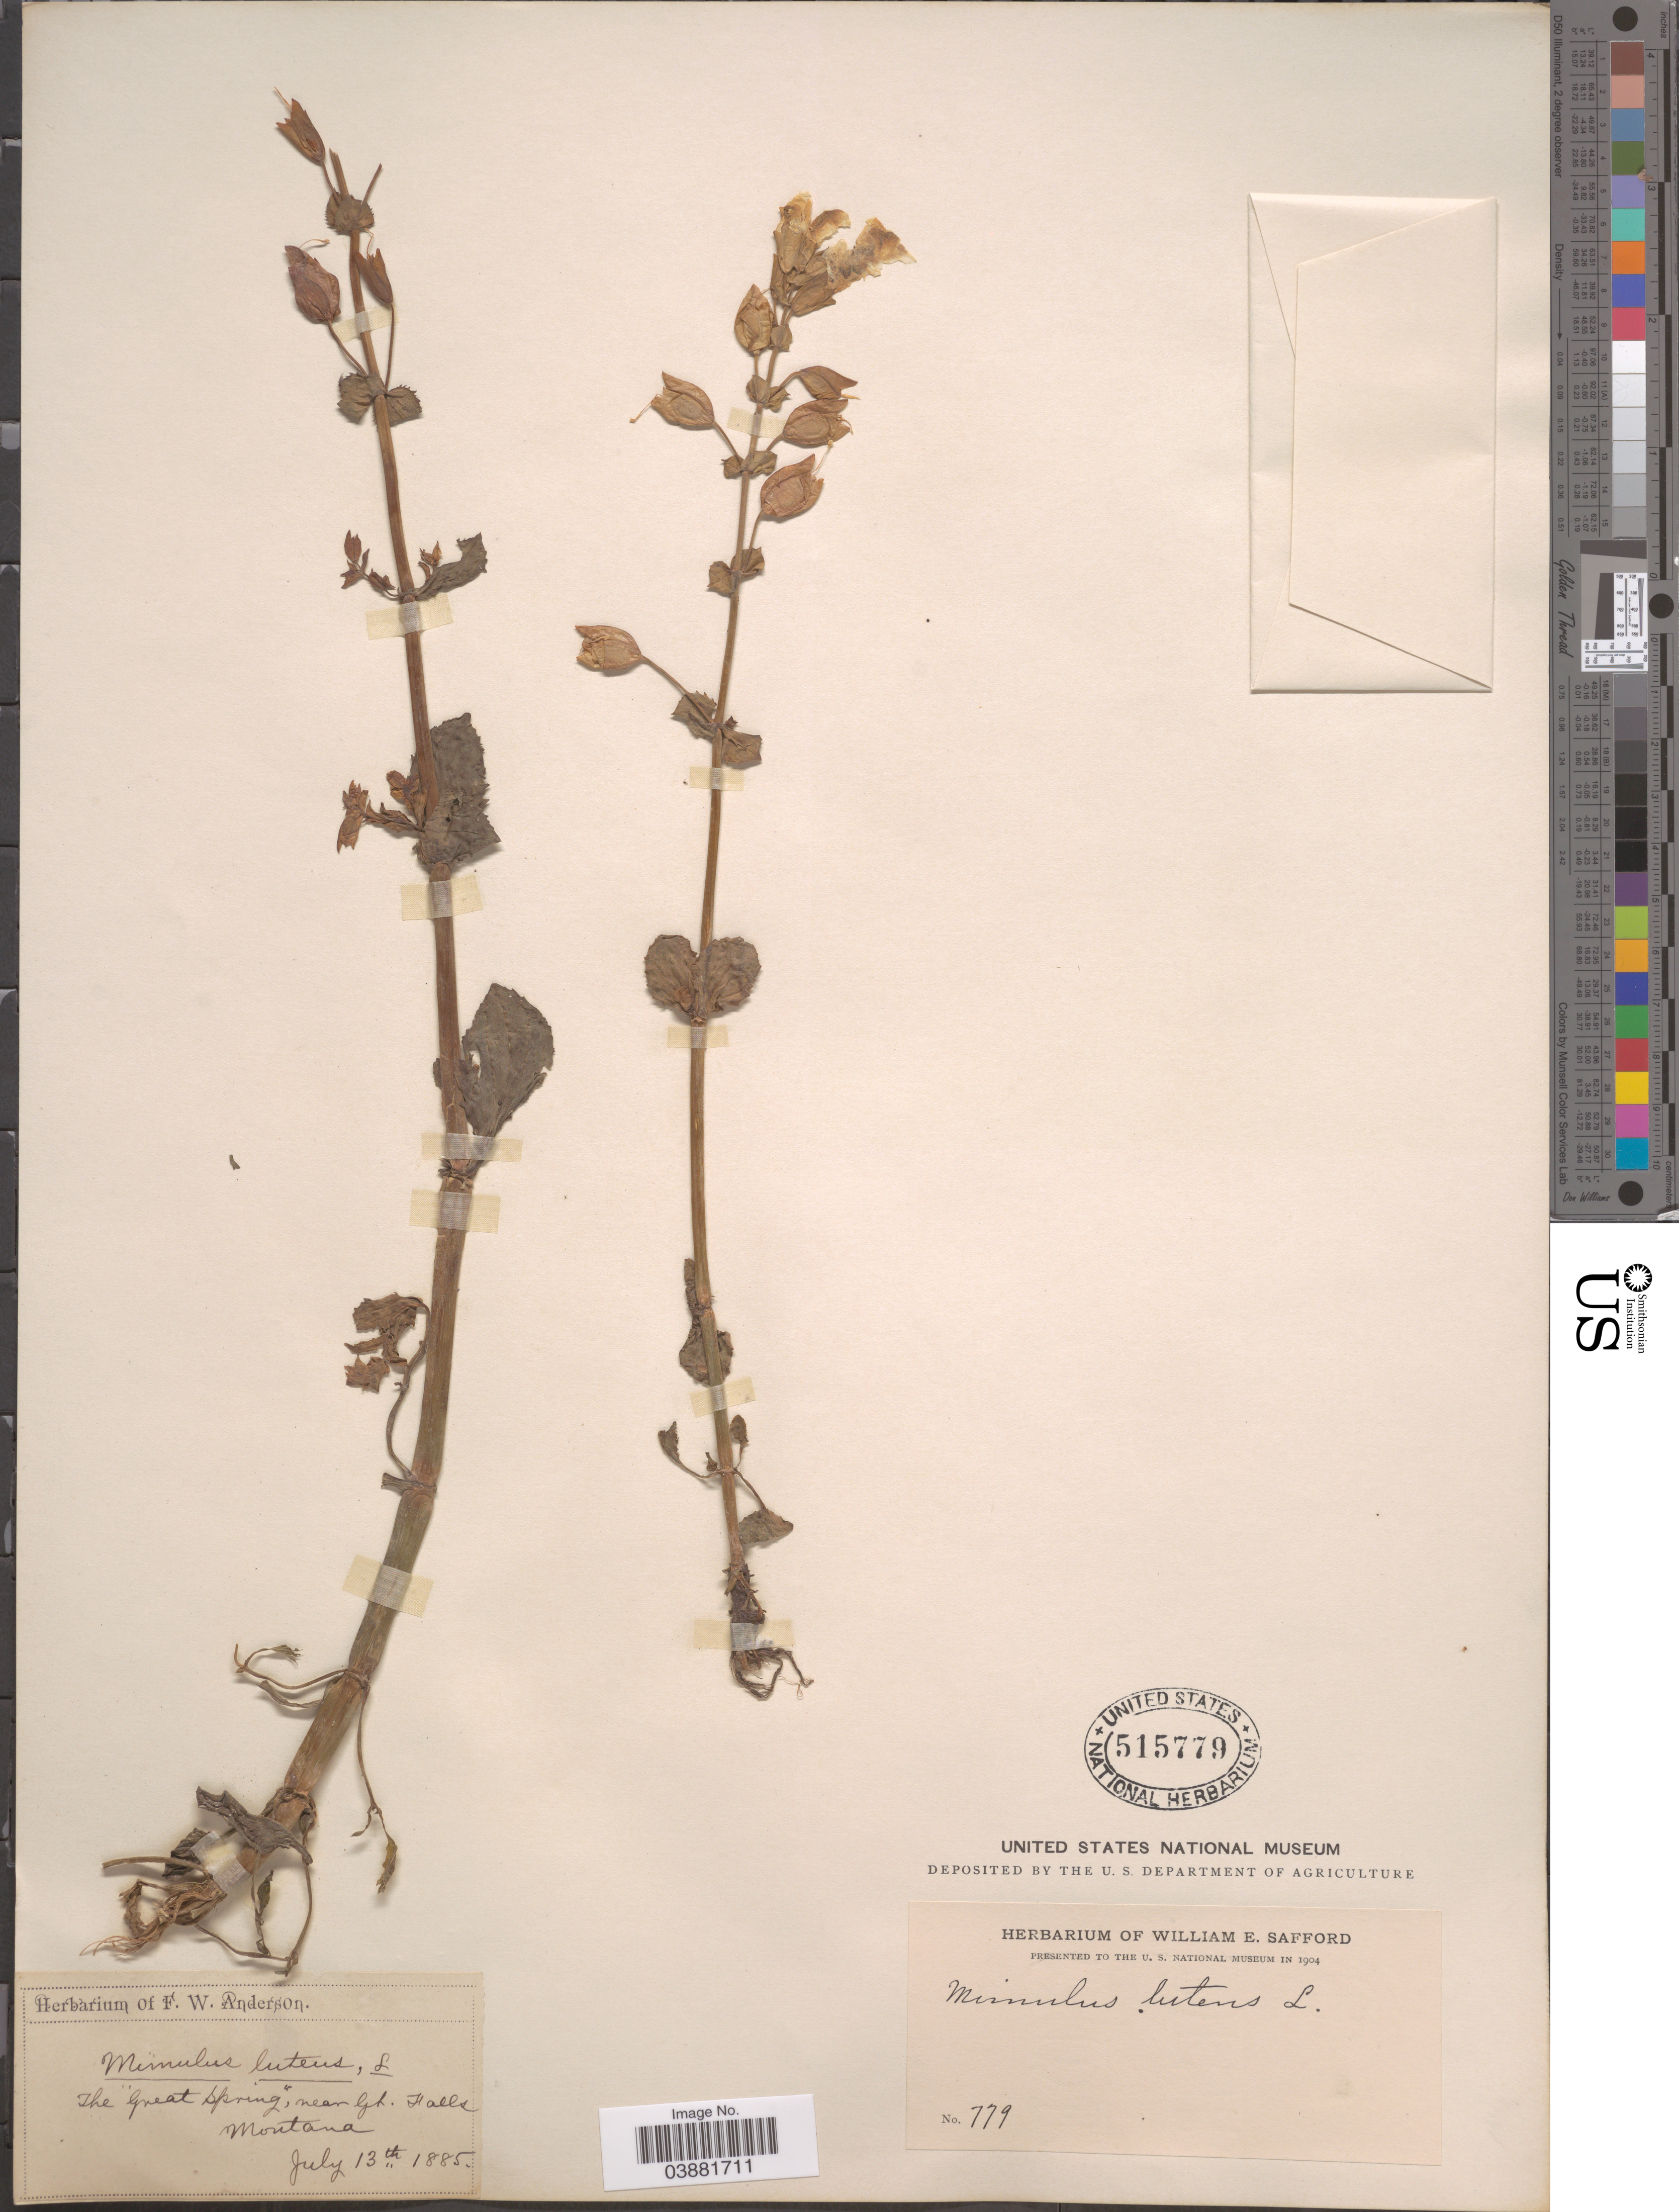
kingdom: Plantae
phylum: Tracheophyta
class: Magnoliopsida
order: Lamiales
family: Phrymaceae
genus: Mimulus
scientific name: Mimulus guttatus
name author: DC.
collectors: ex herb. F.W. Anderson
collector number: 779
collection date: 1885-07-13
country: United States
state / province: Montana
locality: The Great Spring, near Gt. Falls.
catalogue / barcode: US 515779